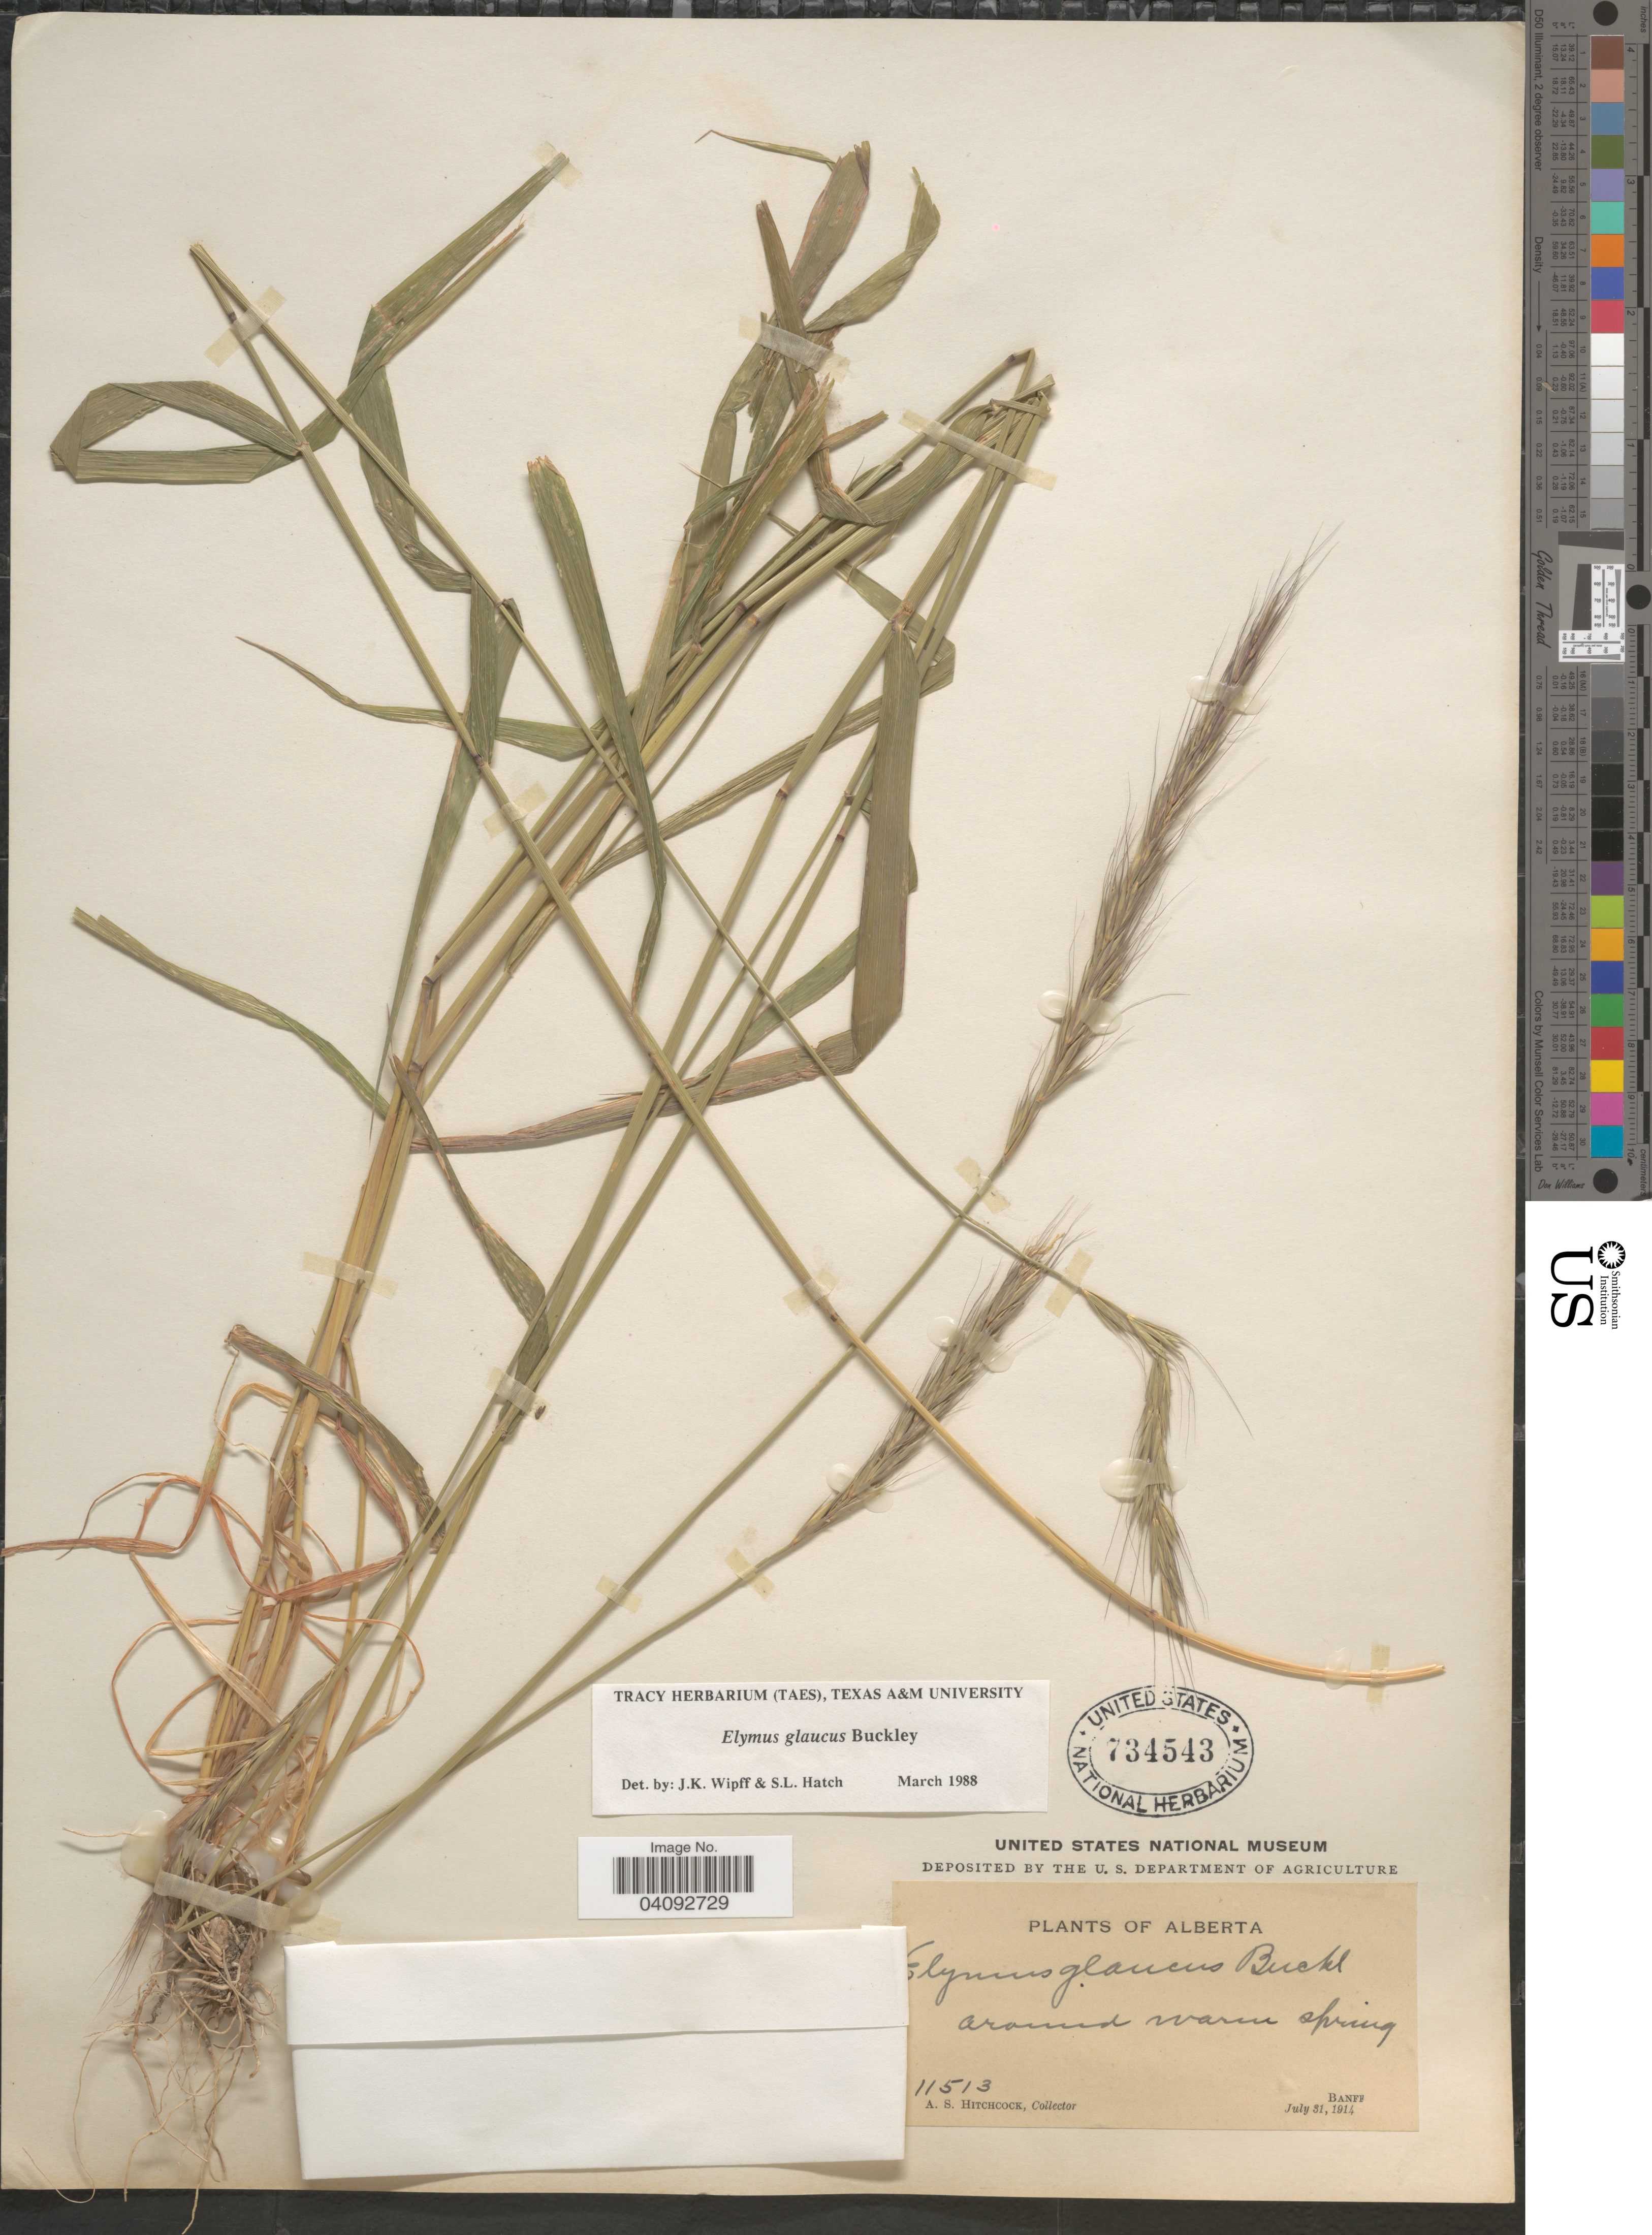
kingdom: Plantae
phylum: Tracheophyta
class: Liliopsida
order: Poales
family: Poaceae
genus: Elymus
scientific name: Elymus glaucus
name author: Buckley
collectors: A. S. Hitchcock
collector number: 11513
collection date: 1914-07-31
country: Canada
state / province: Alberta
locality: Around warm spring. Banff.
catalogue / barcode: US 734543